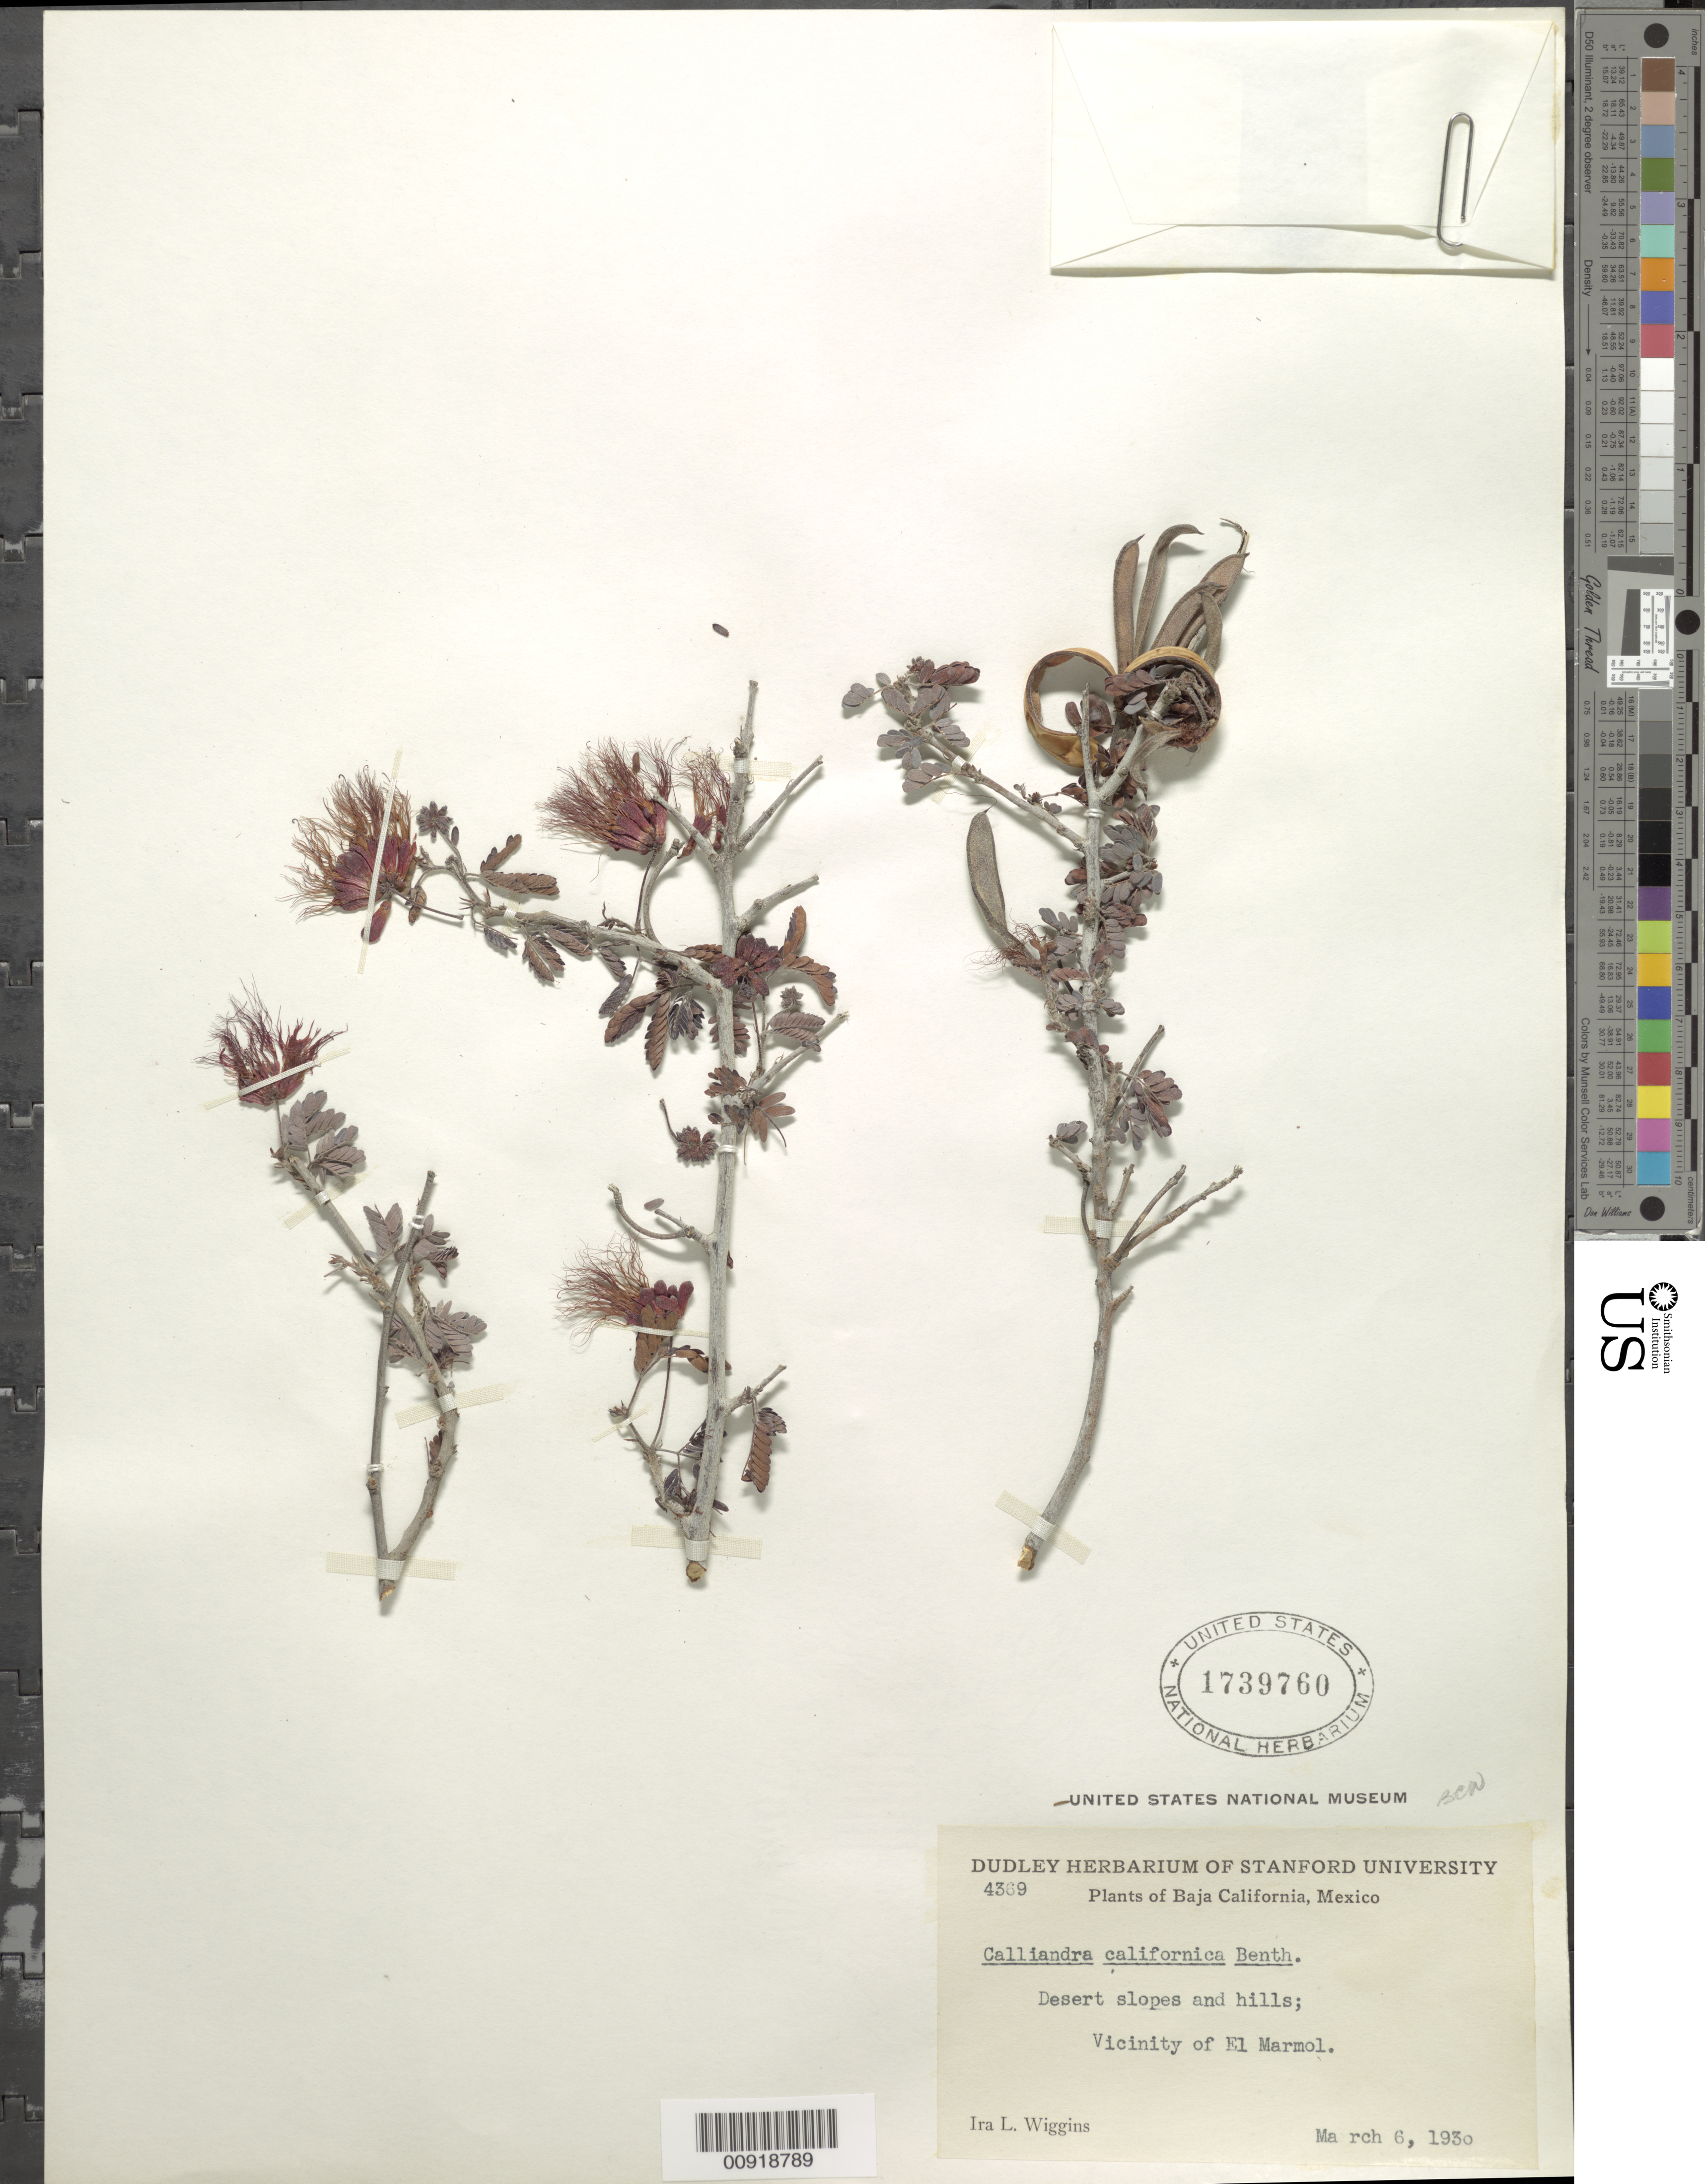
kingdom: Plantae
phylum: Tracheophyta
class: Magnoliopsida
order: Fabales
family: Fabaceae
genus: Calliandra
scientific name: Calliandra californica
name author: Benth.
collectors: I. L. Wiggins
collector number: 4369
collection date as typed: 06 Mar 1930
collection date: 1930-03-06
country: Mexico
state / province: Baja California Norte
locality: Vicinity of El Mármol.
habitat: Desert slopes and hills.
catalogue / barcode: US 1739760